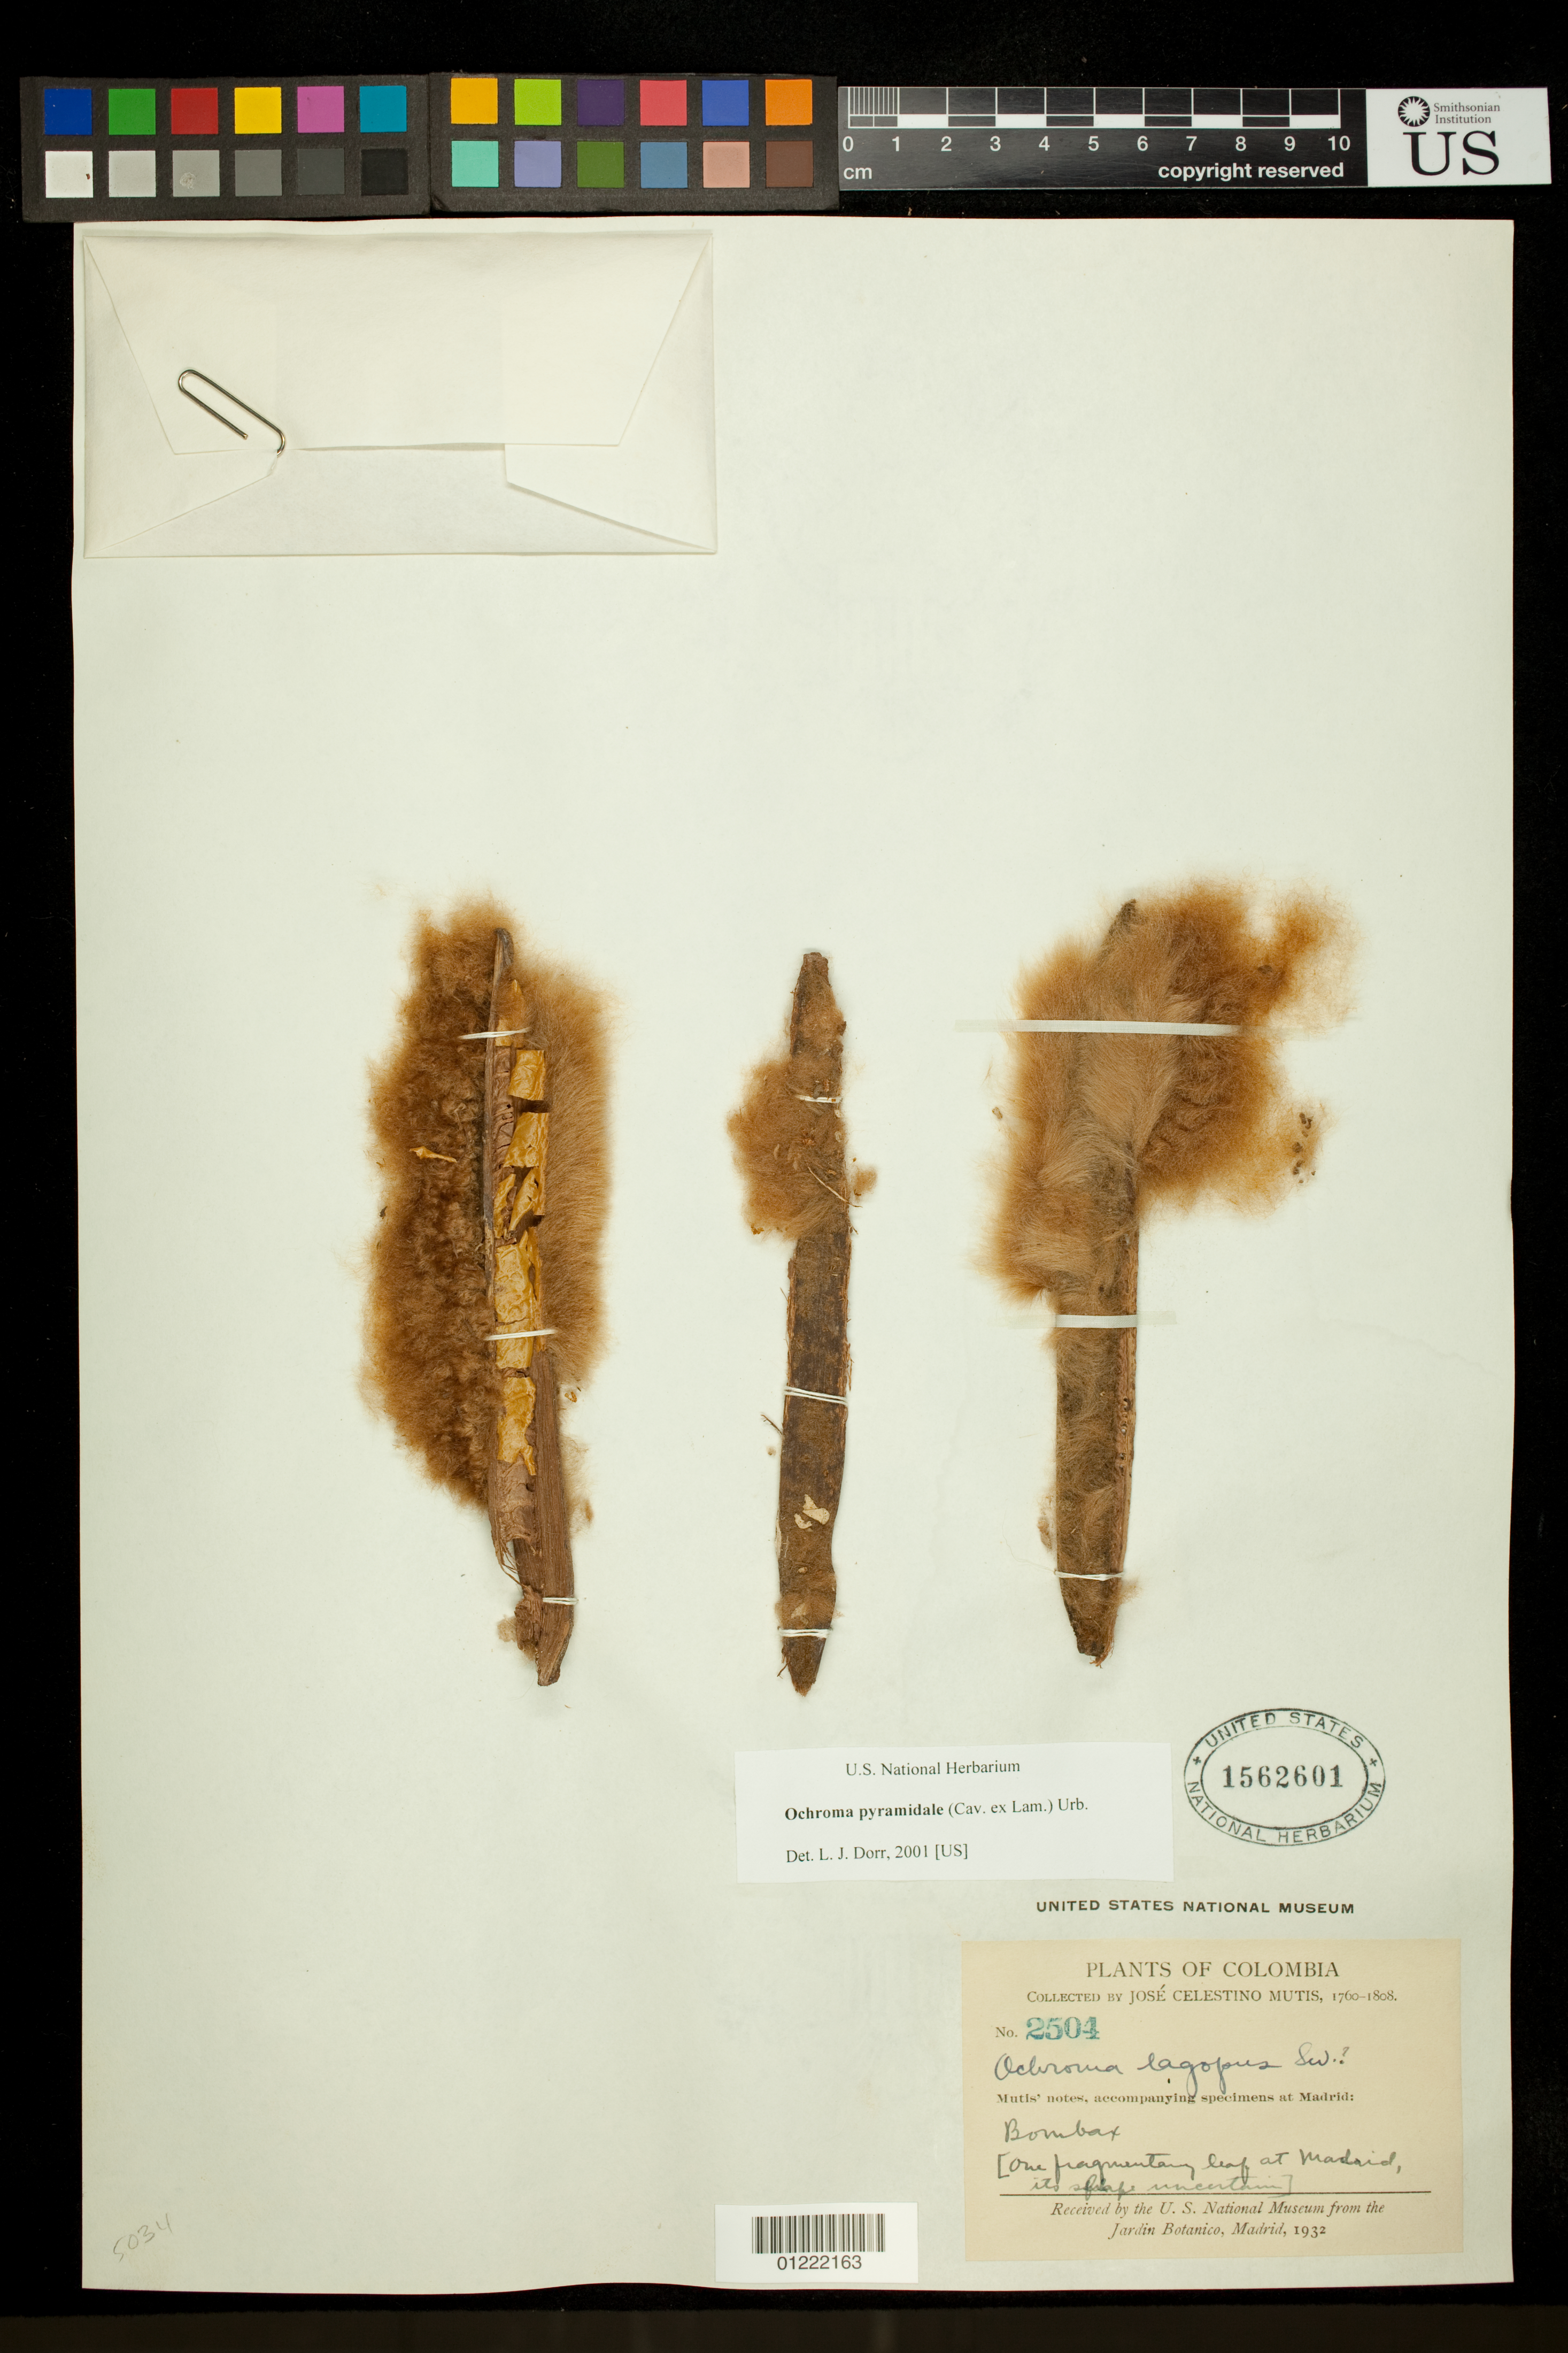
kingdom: Plantae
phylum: Tracheophyta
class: Magnoliopsida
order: Malvales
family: Malvaceae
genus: Ochroma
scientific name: Ochroma pyramidale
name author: (Cav. ex Lam.) Urb.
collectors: J. C. B. Mutis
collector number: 2504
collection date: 1760/1808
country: Colombia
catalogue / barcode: US 1562601